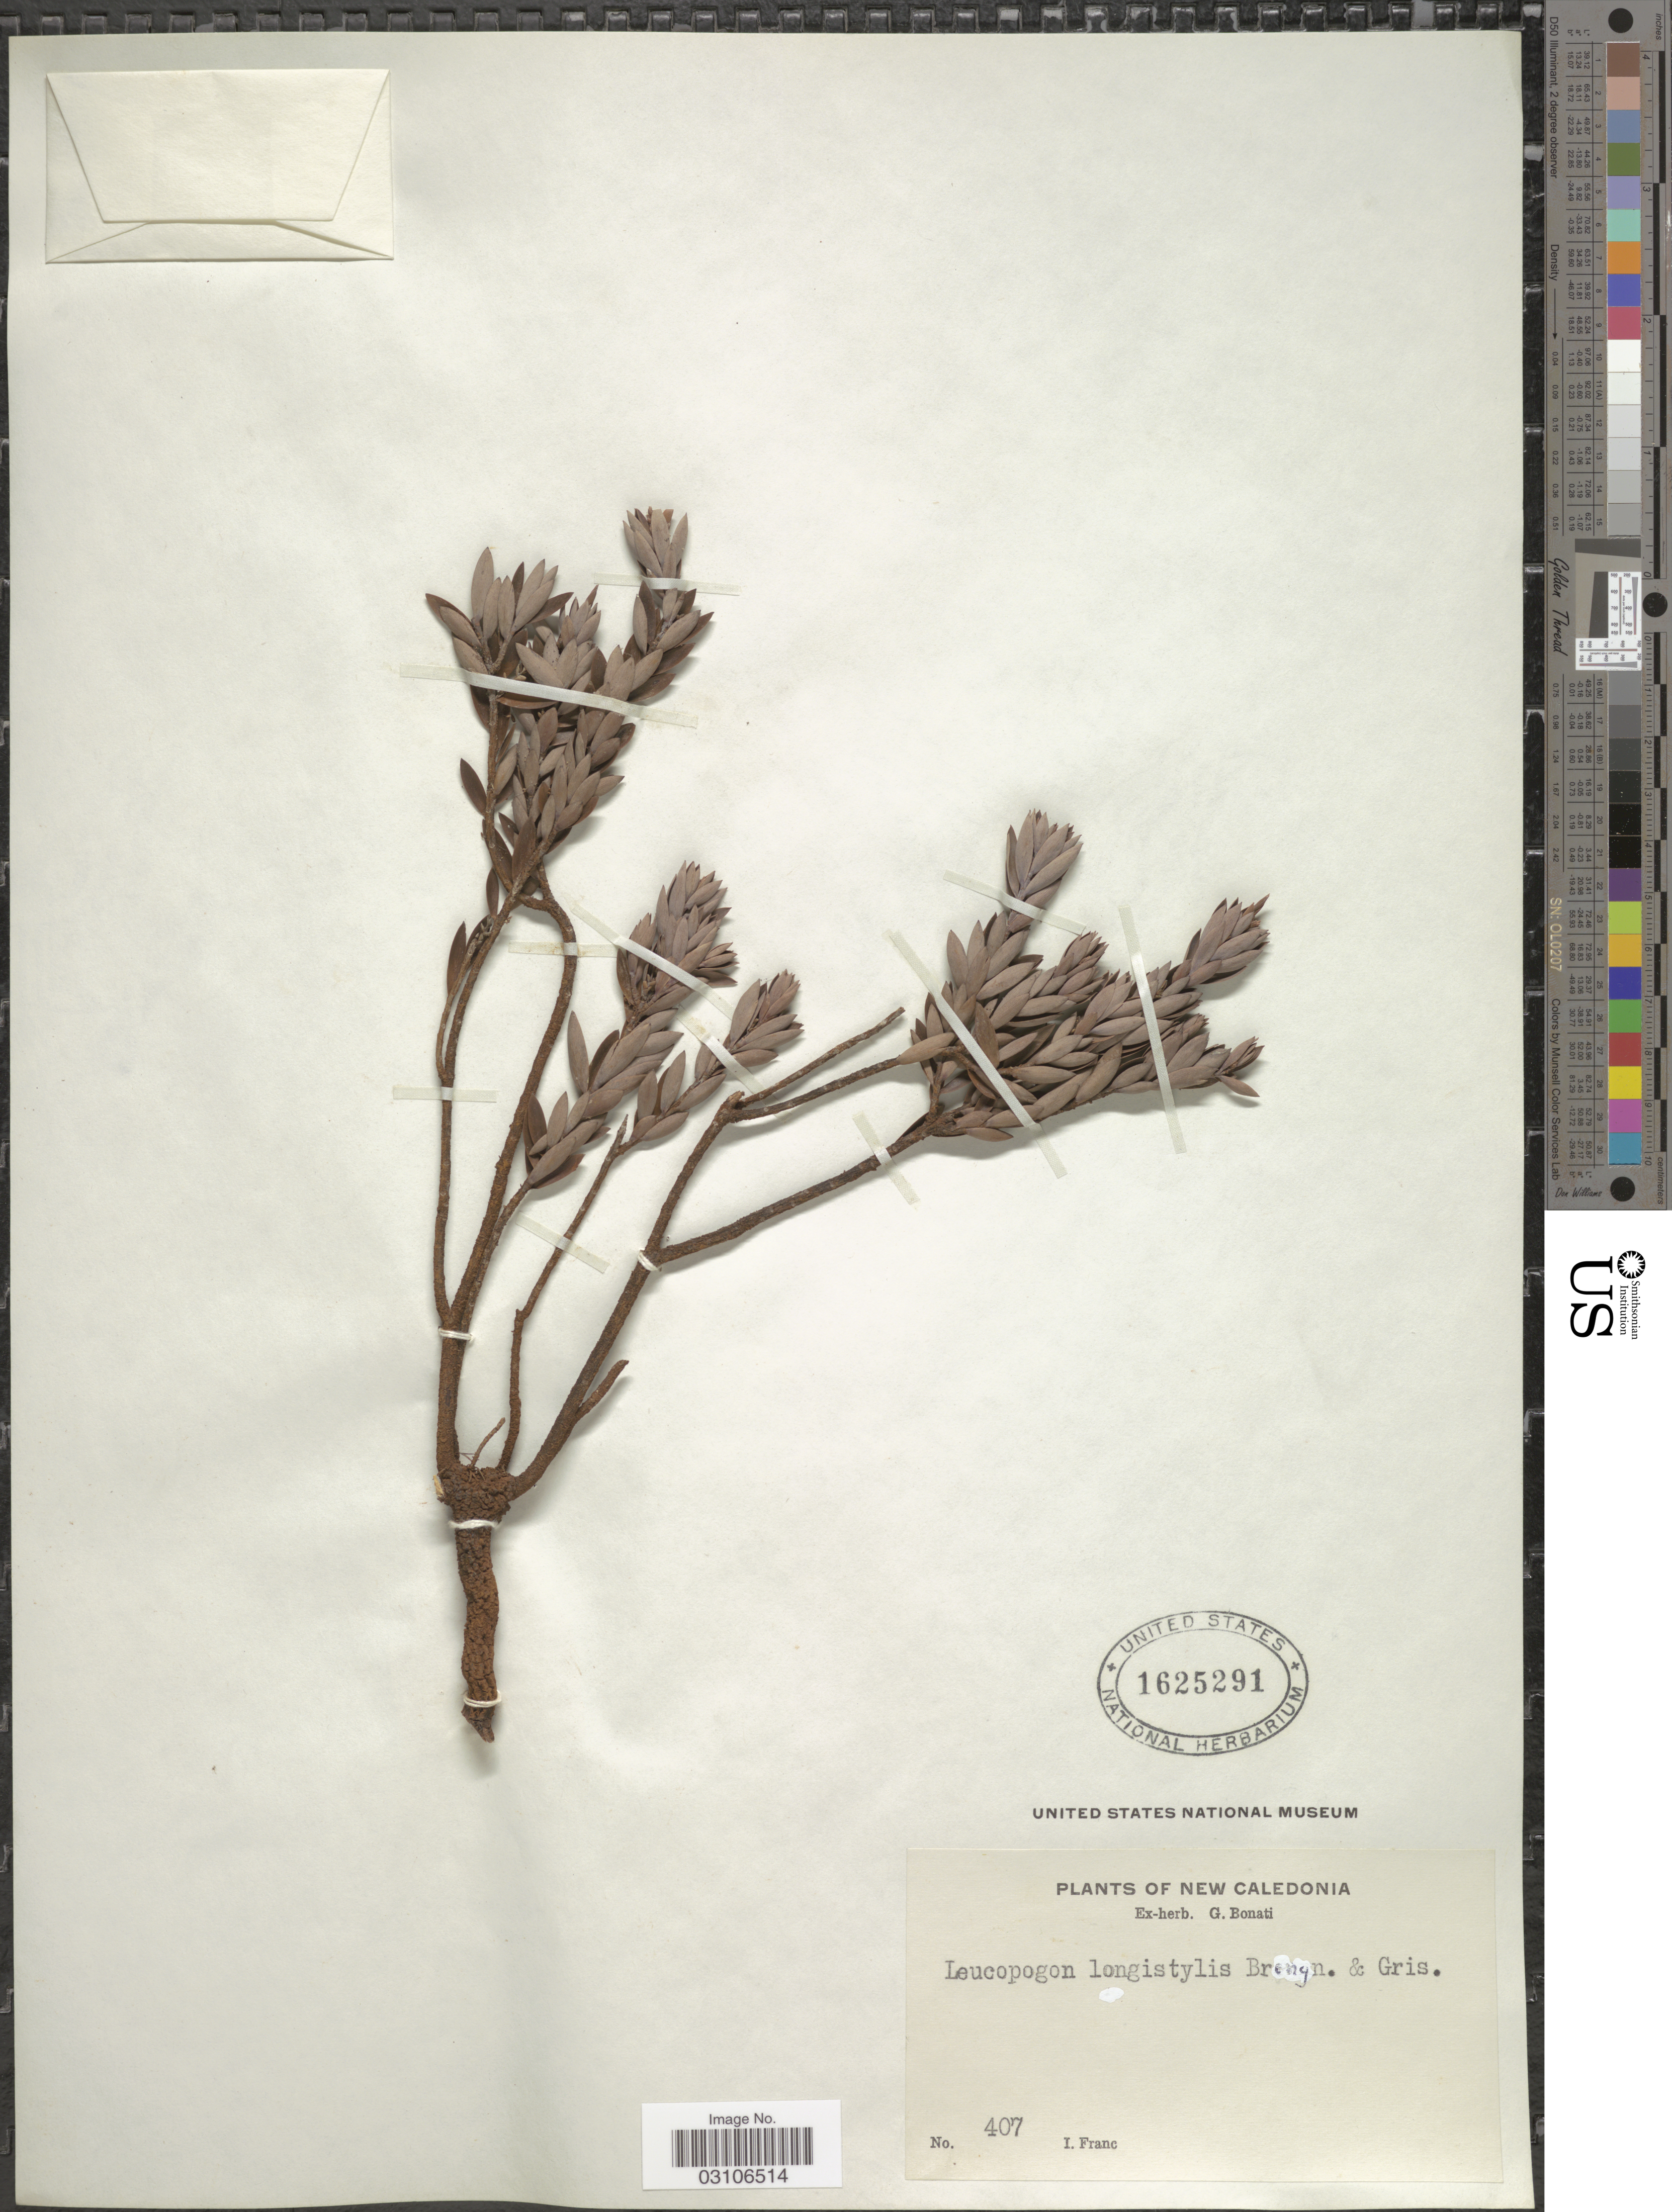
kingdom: Plantae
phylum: Tracheophyta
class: Magnoliopsida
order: Ericales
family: Ericaceae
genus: Styphelia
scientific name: Styphelia longistylis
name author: (Brongn. & Gris) Sleumer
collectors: I. Franc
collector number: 407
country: New Caledonia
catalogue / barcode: US 1625291